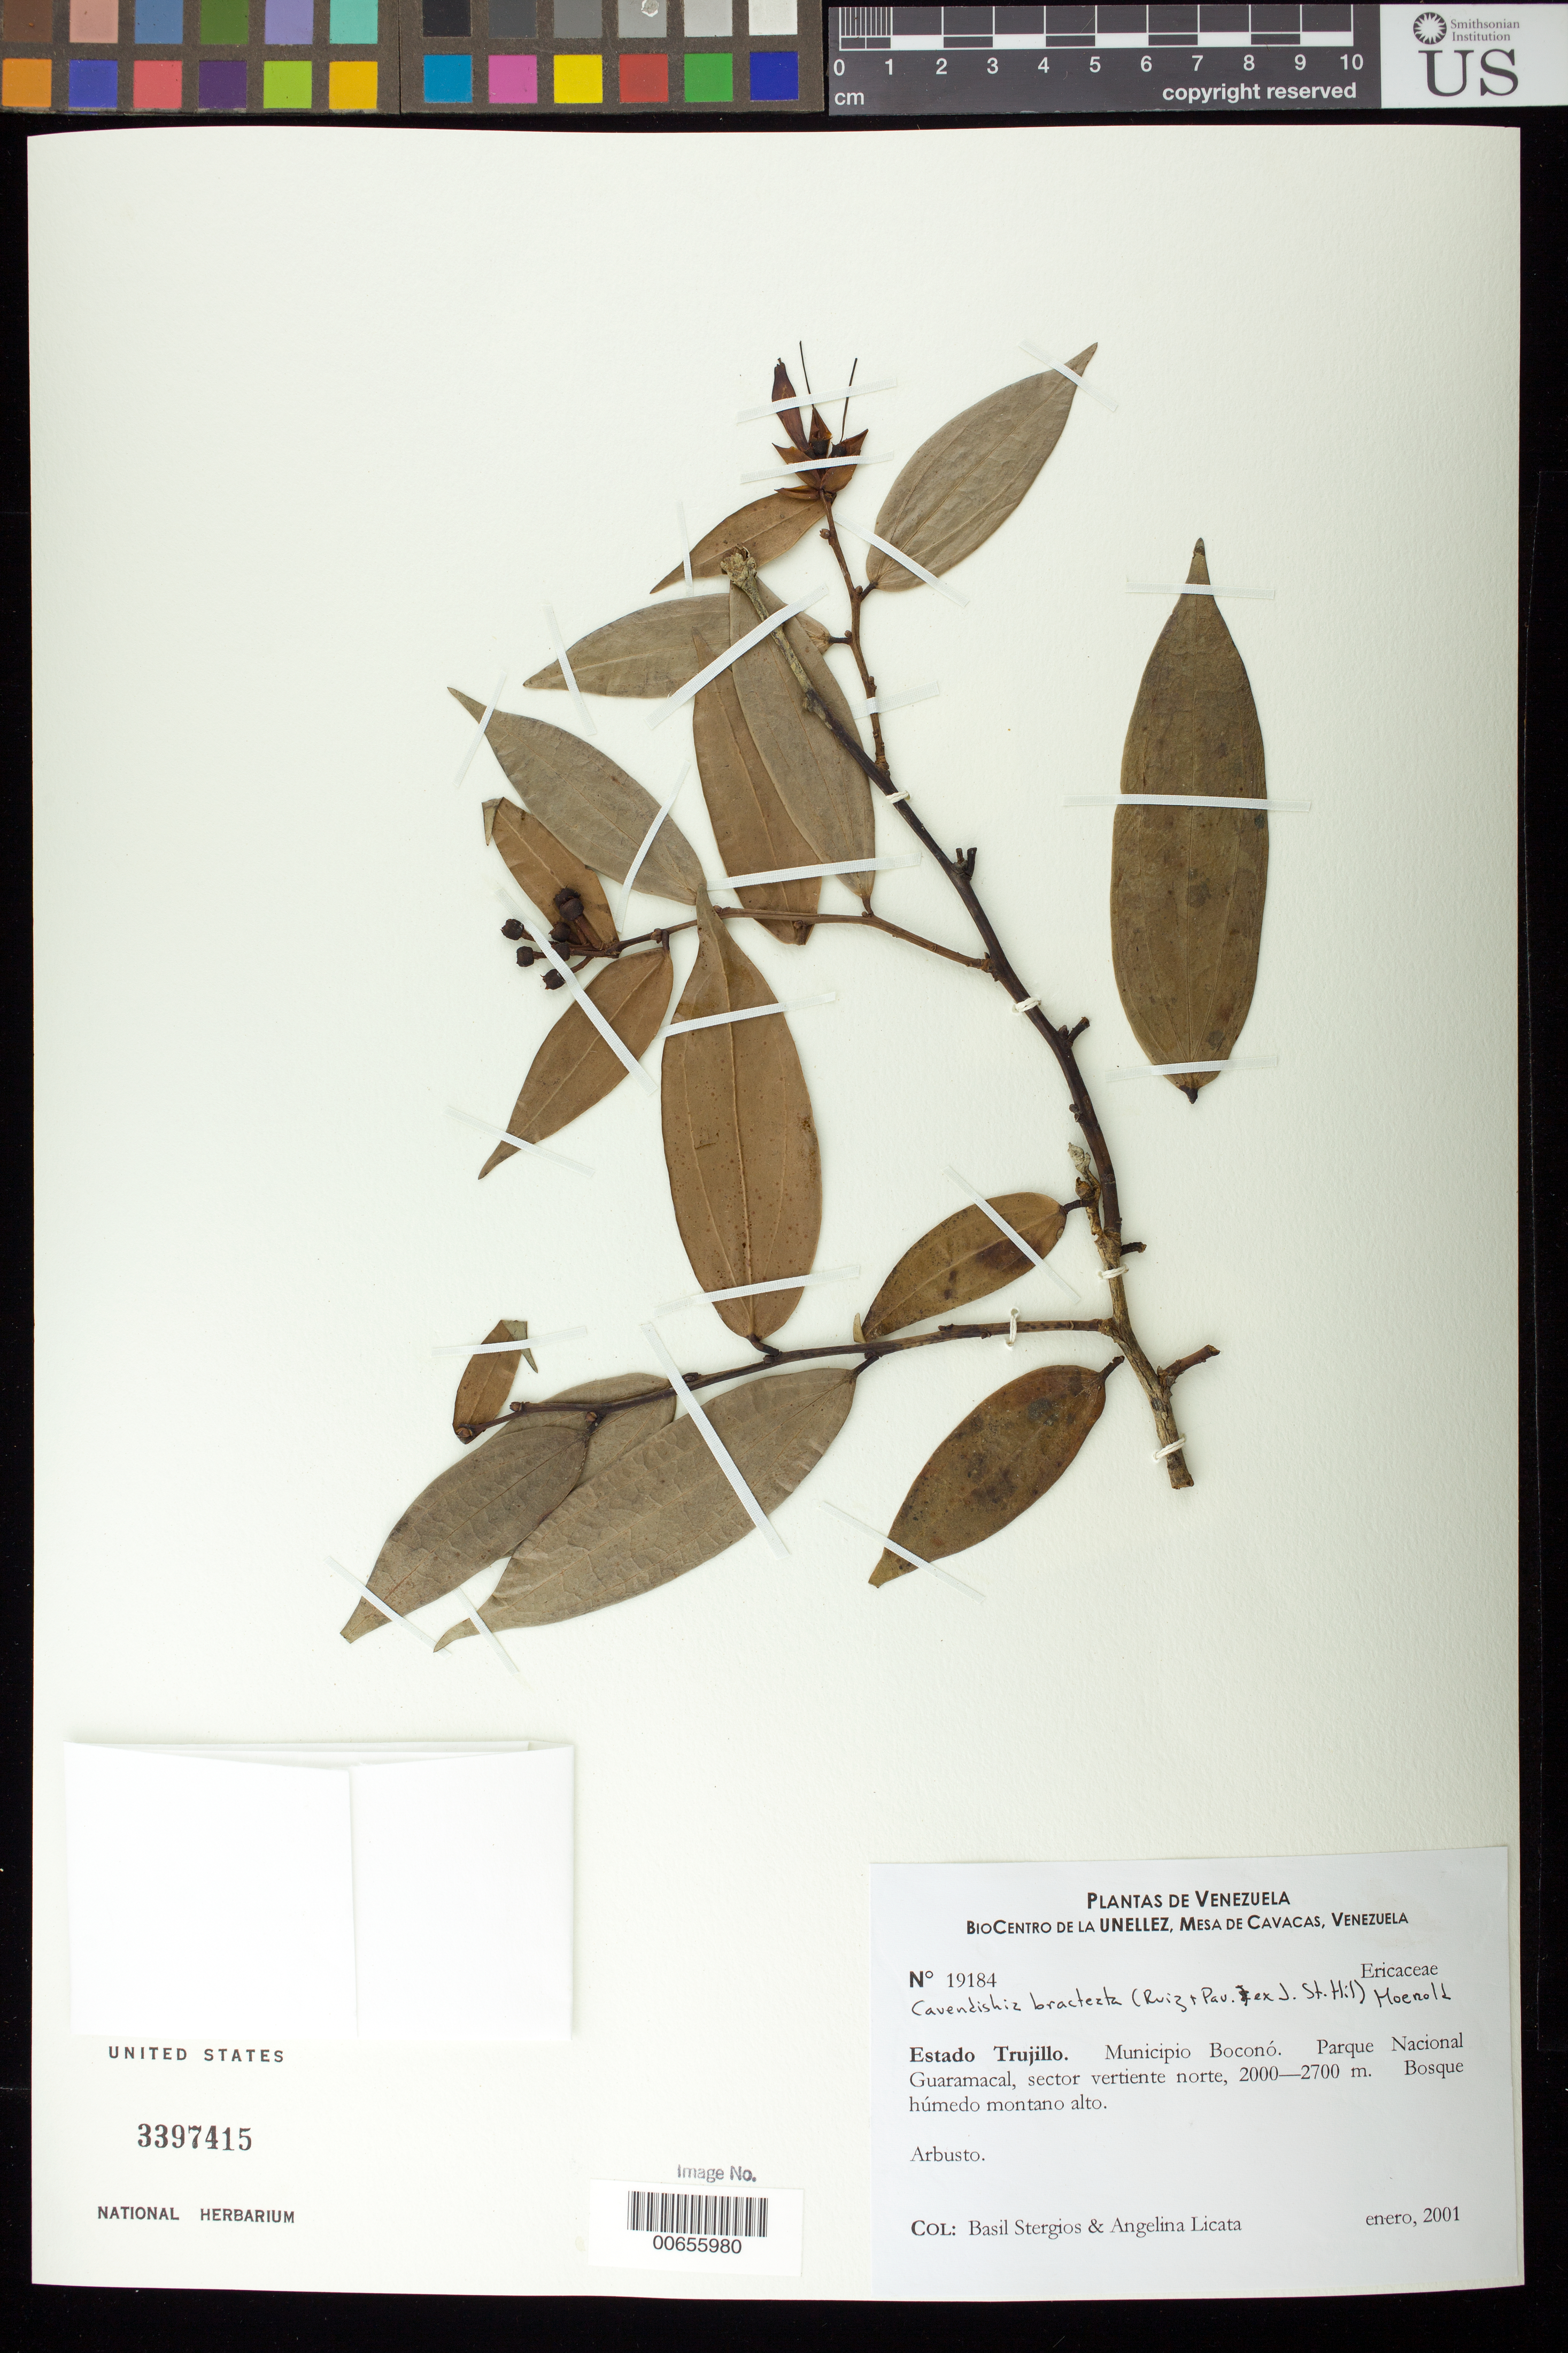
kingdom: Plantae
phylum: Tracheophyta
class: Magnoliopsida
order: Ericales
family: Ericaceae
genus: Cavendishia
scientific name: Cavendishia bracteata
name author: (Ruiz & Pav. ex J. St.-Hil.) Hoerold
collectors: B. G. Stergios & A. Licata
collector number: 19184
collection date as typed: Jan 2001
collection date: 2001-01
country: Venezuela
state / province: Trujillo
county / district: Boconó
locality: Parque Nacional Guaramacal, vertiente N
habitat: Bosque húmedo montano alto.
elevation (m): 2000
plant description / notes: PORT, US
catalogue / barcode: US 3397415